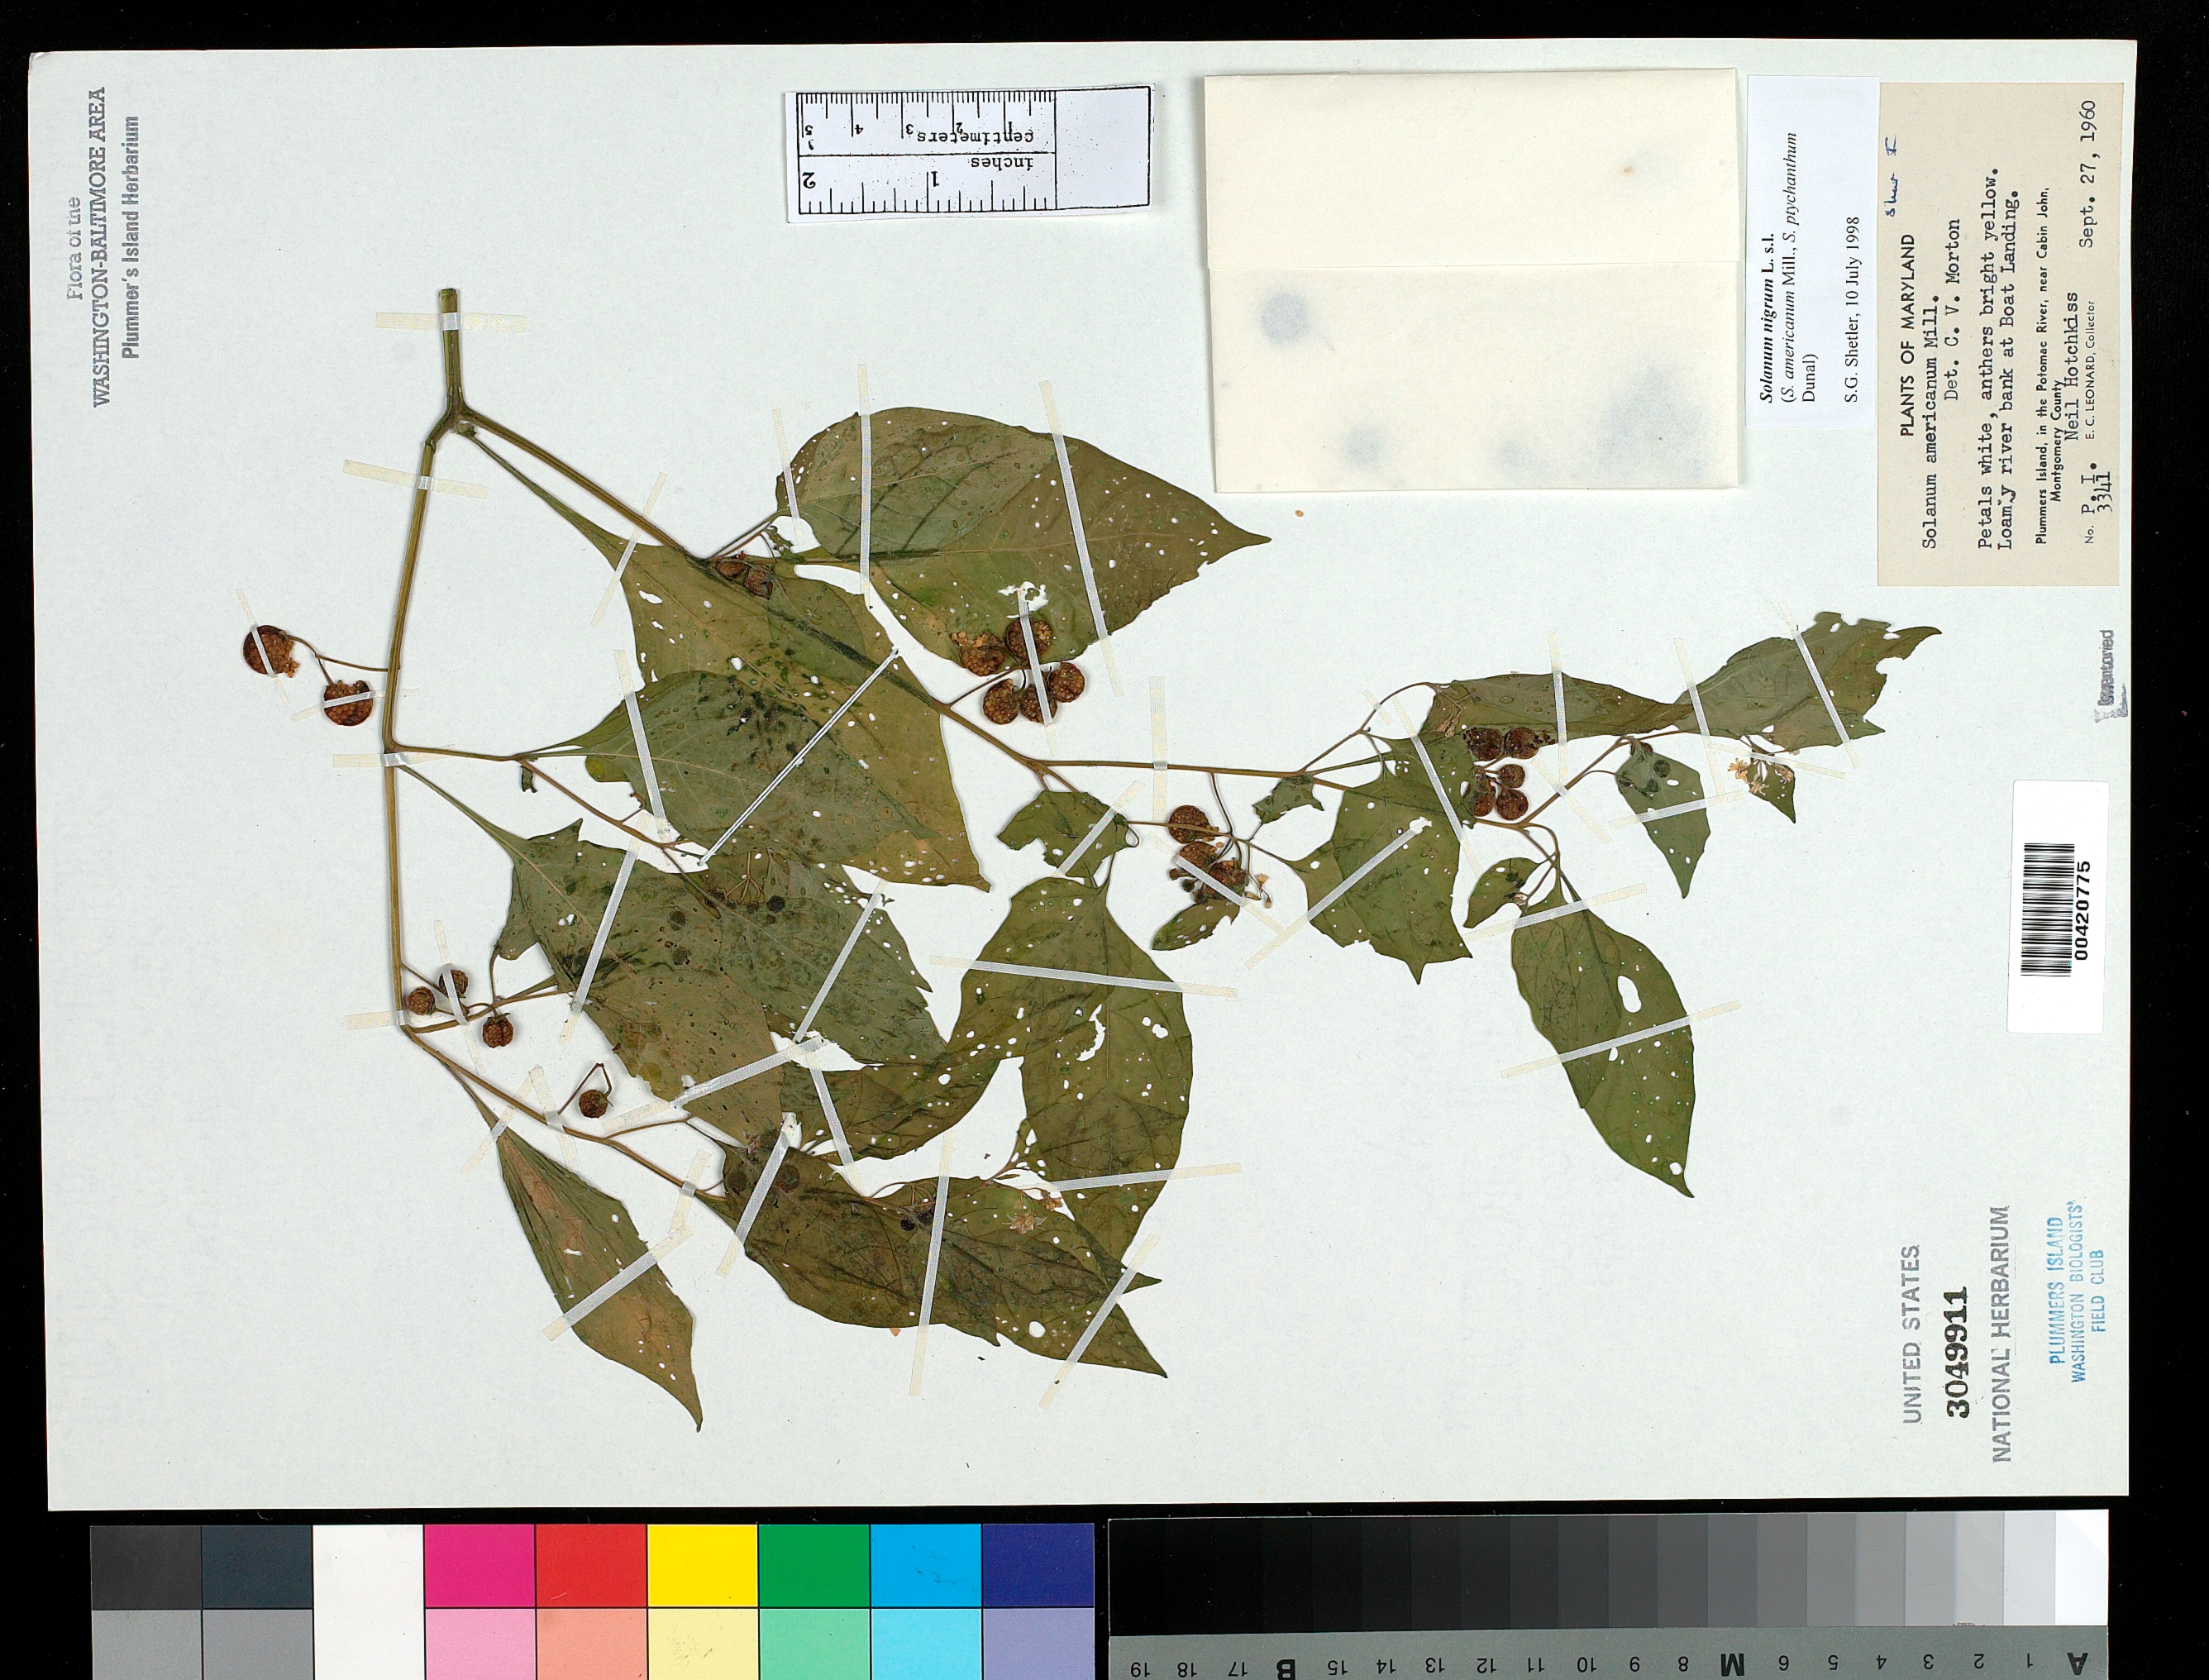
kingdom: Plantae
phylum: Tracheophyta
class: Magnoliopsida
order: Solanales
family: Solanaceae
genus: Solanum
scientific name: Solanum emulans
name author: Raf.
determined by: Knapp, S. D.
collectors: E. C. Leonard & N. Hotchkiss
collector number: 3341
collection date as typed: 27 Sep 1960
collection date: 1960-09-27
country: United States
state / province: Maryland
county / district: Montgomery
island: Plummers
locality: Plummer's Island; Boat Landing Plummers Island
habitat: Loamy river bank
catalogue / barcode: US 3049911